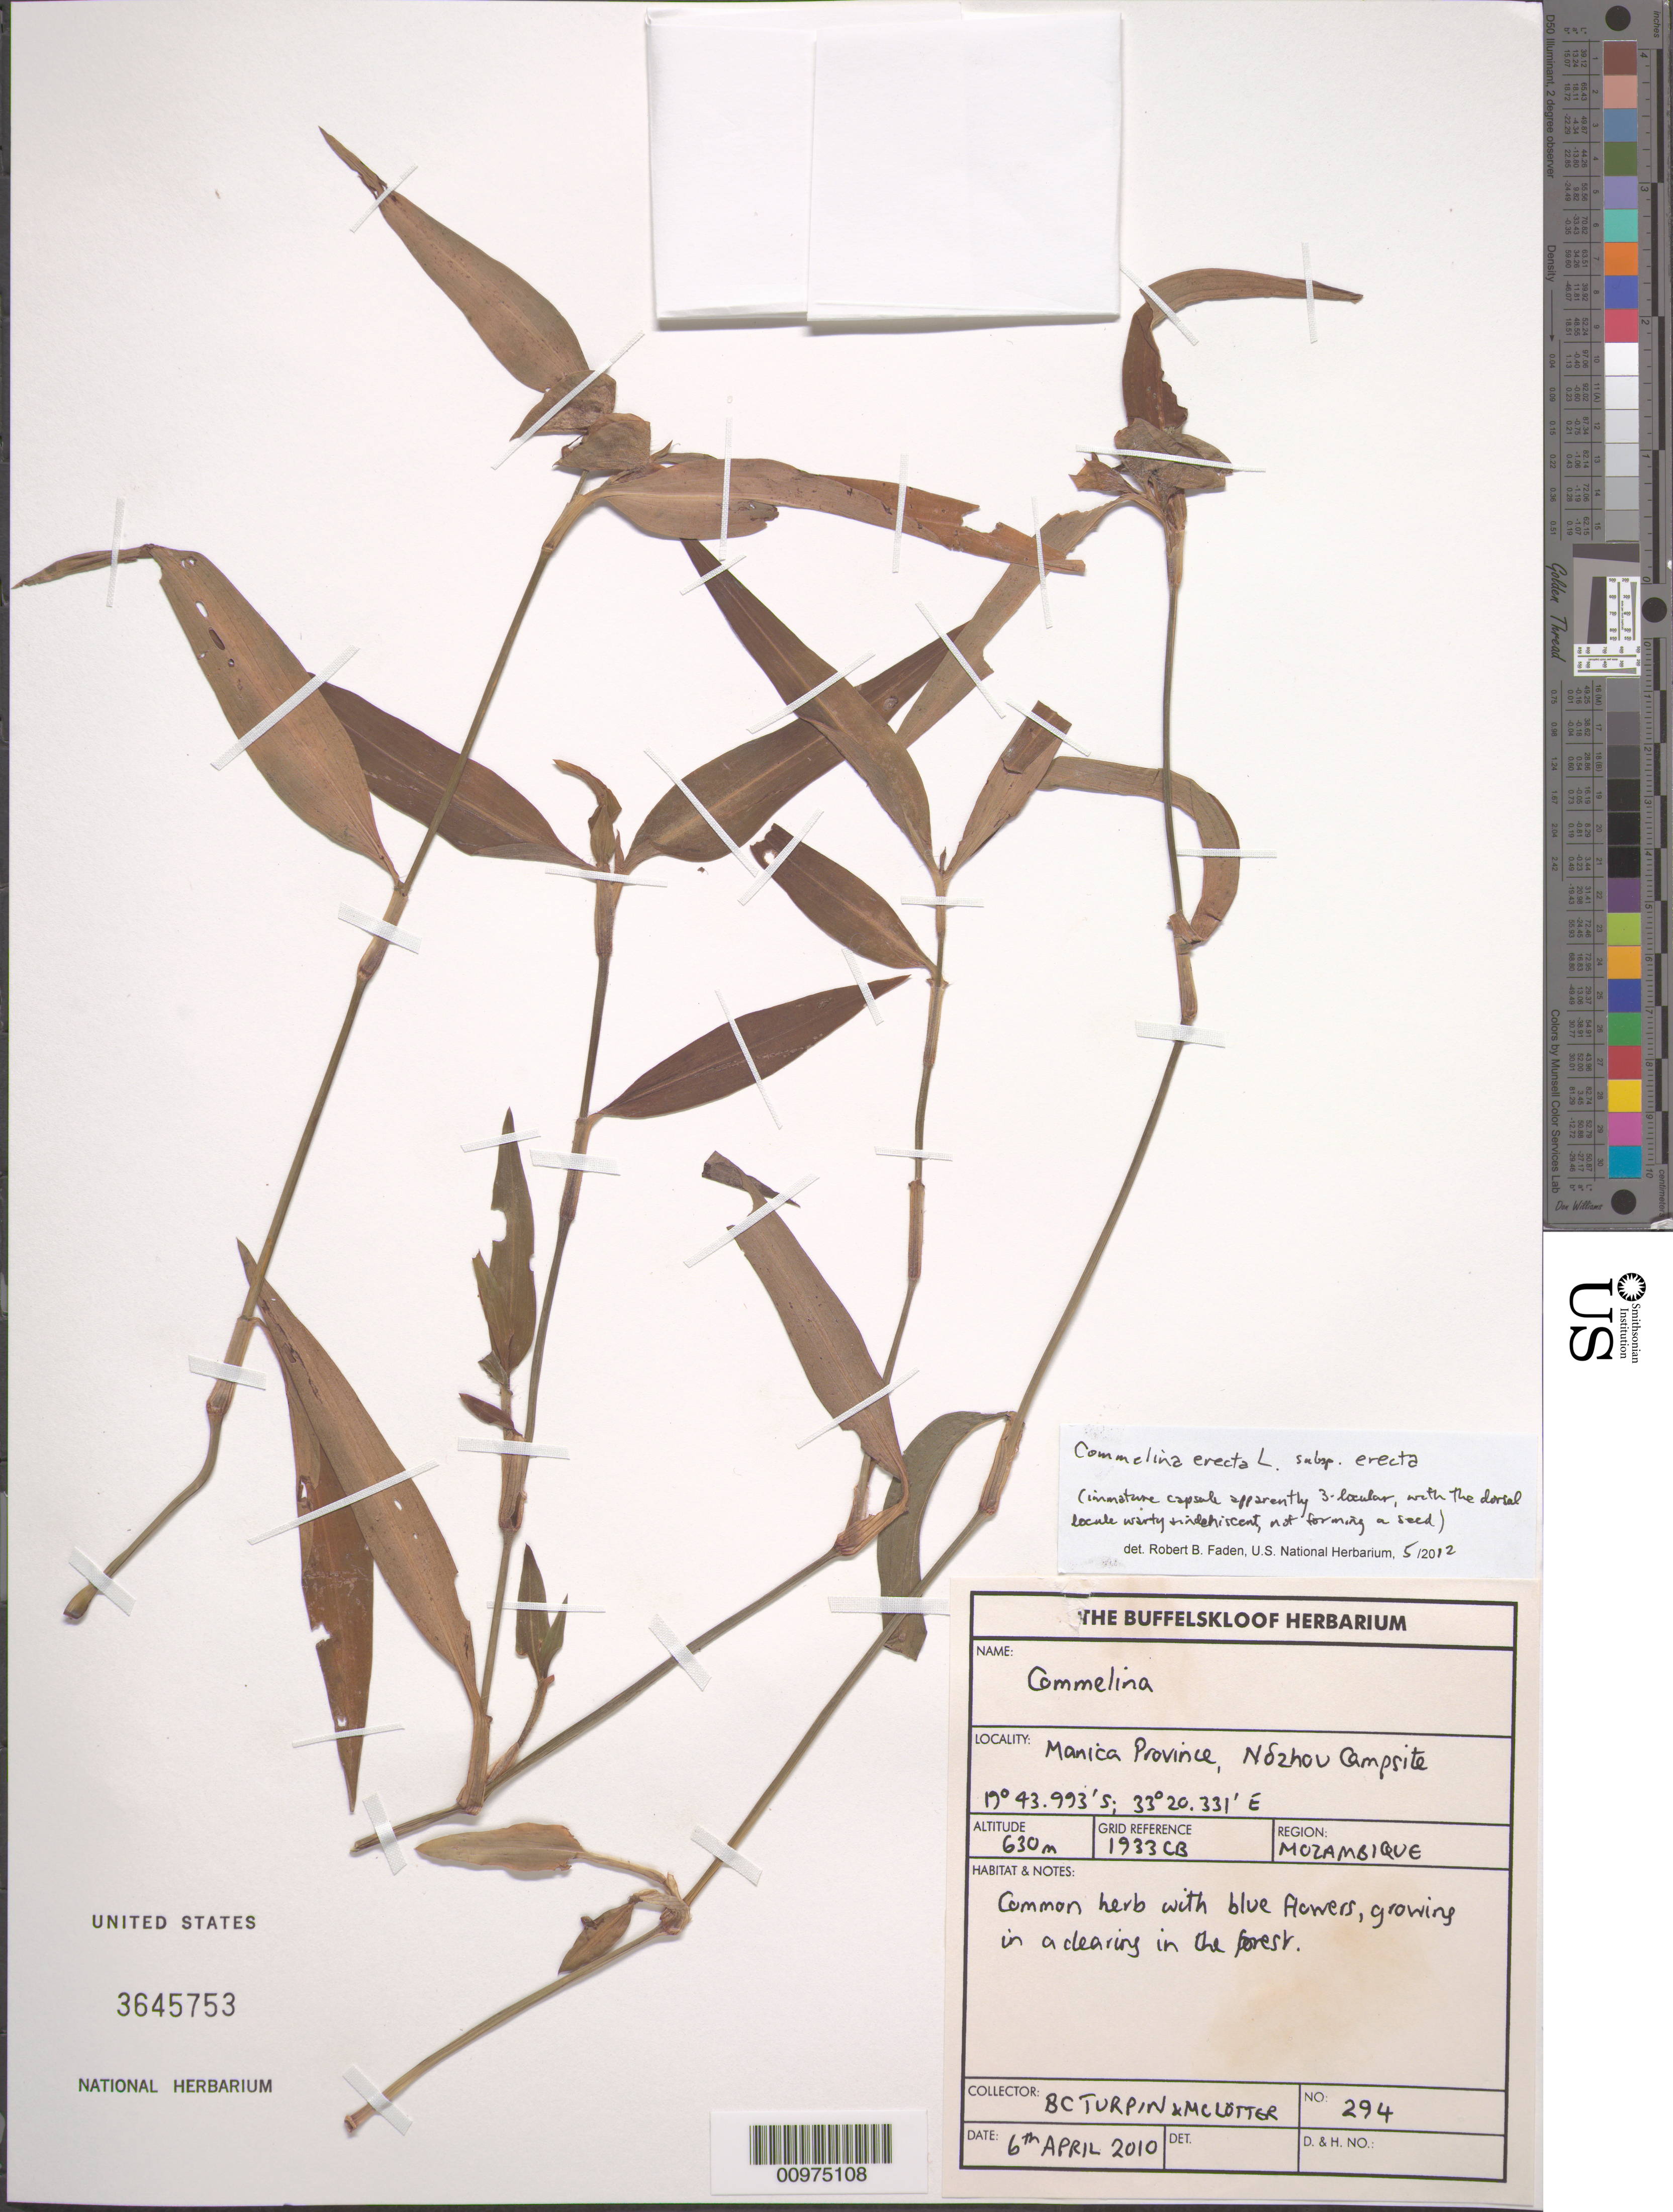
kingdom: Plantae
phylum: Tracheophyta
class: Liliopsida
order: Commelinales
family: Commelinaceae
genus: Commelina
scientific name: Commelina erecta subsp. erecta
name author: L.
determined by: Faden, Robert B., (US), Smithsonian Institution - National Museum of Natural History (UNITED STATES)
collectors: B. C. Turpin & M. Lötter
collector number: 294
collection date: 2010-04-06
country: Mozambique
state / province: Manica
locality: Ndzhou Campsite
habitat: growing in a clearing in the forest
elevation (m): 630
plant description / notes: GRID REFERENCE: 1933CB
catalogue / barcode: US 3645753